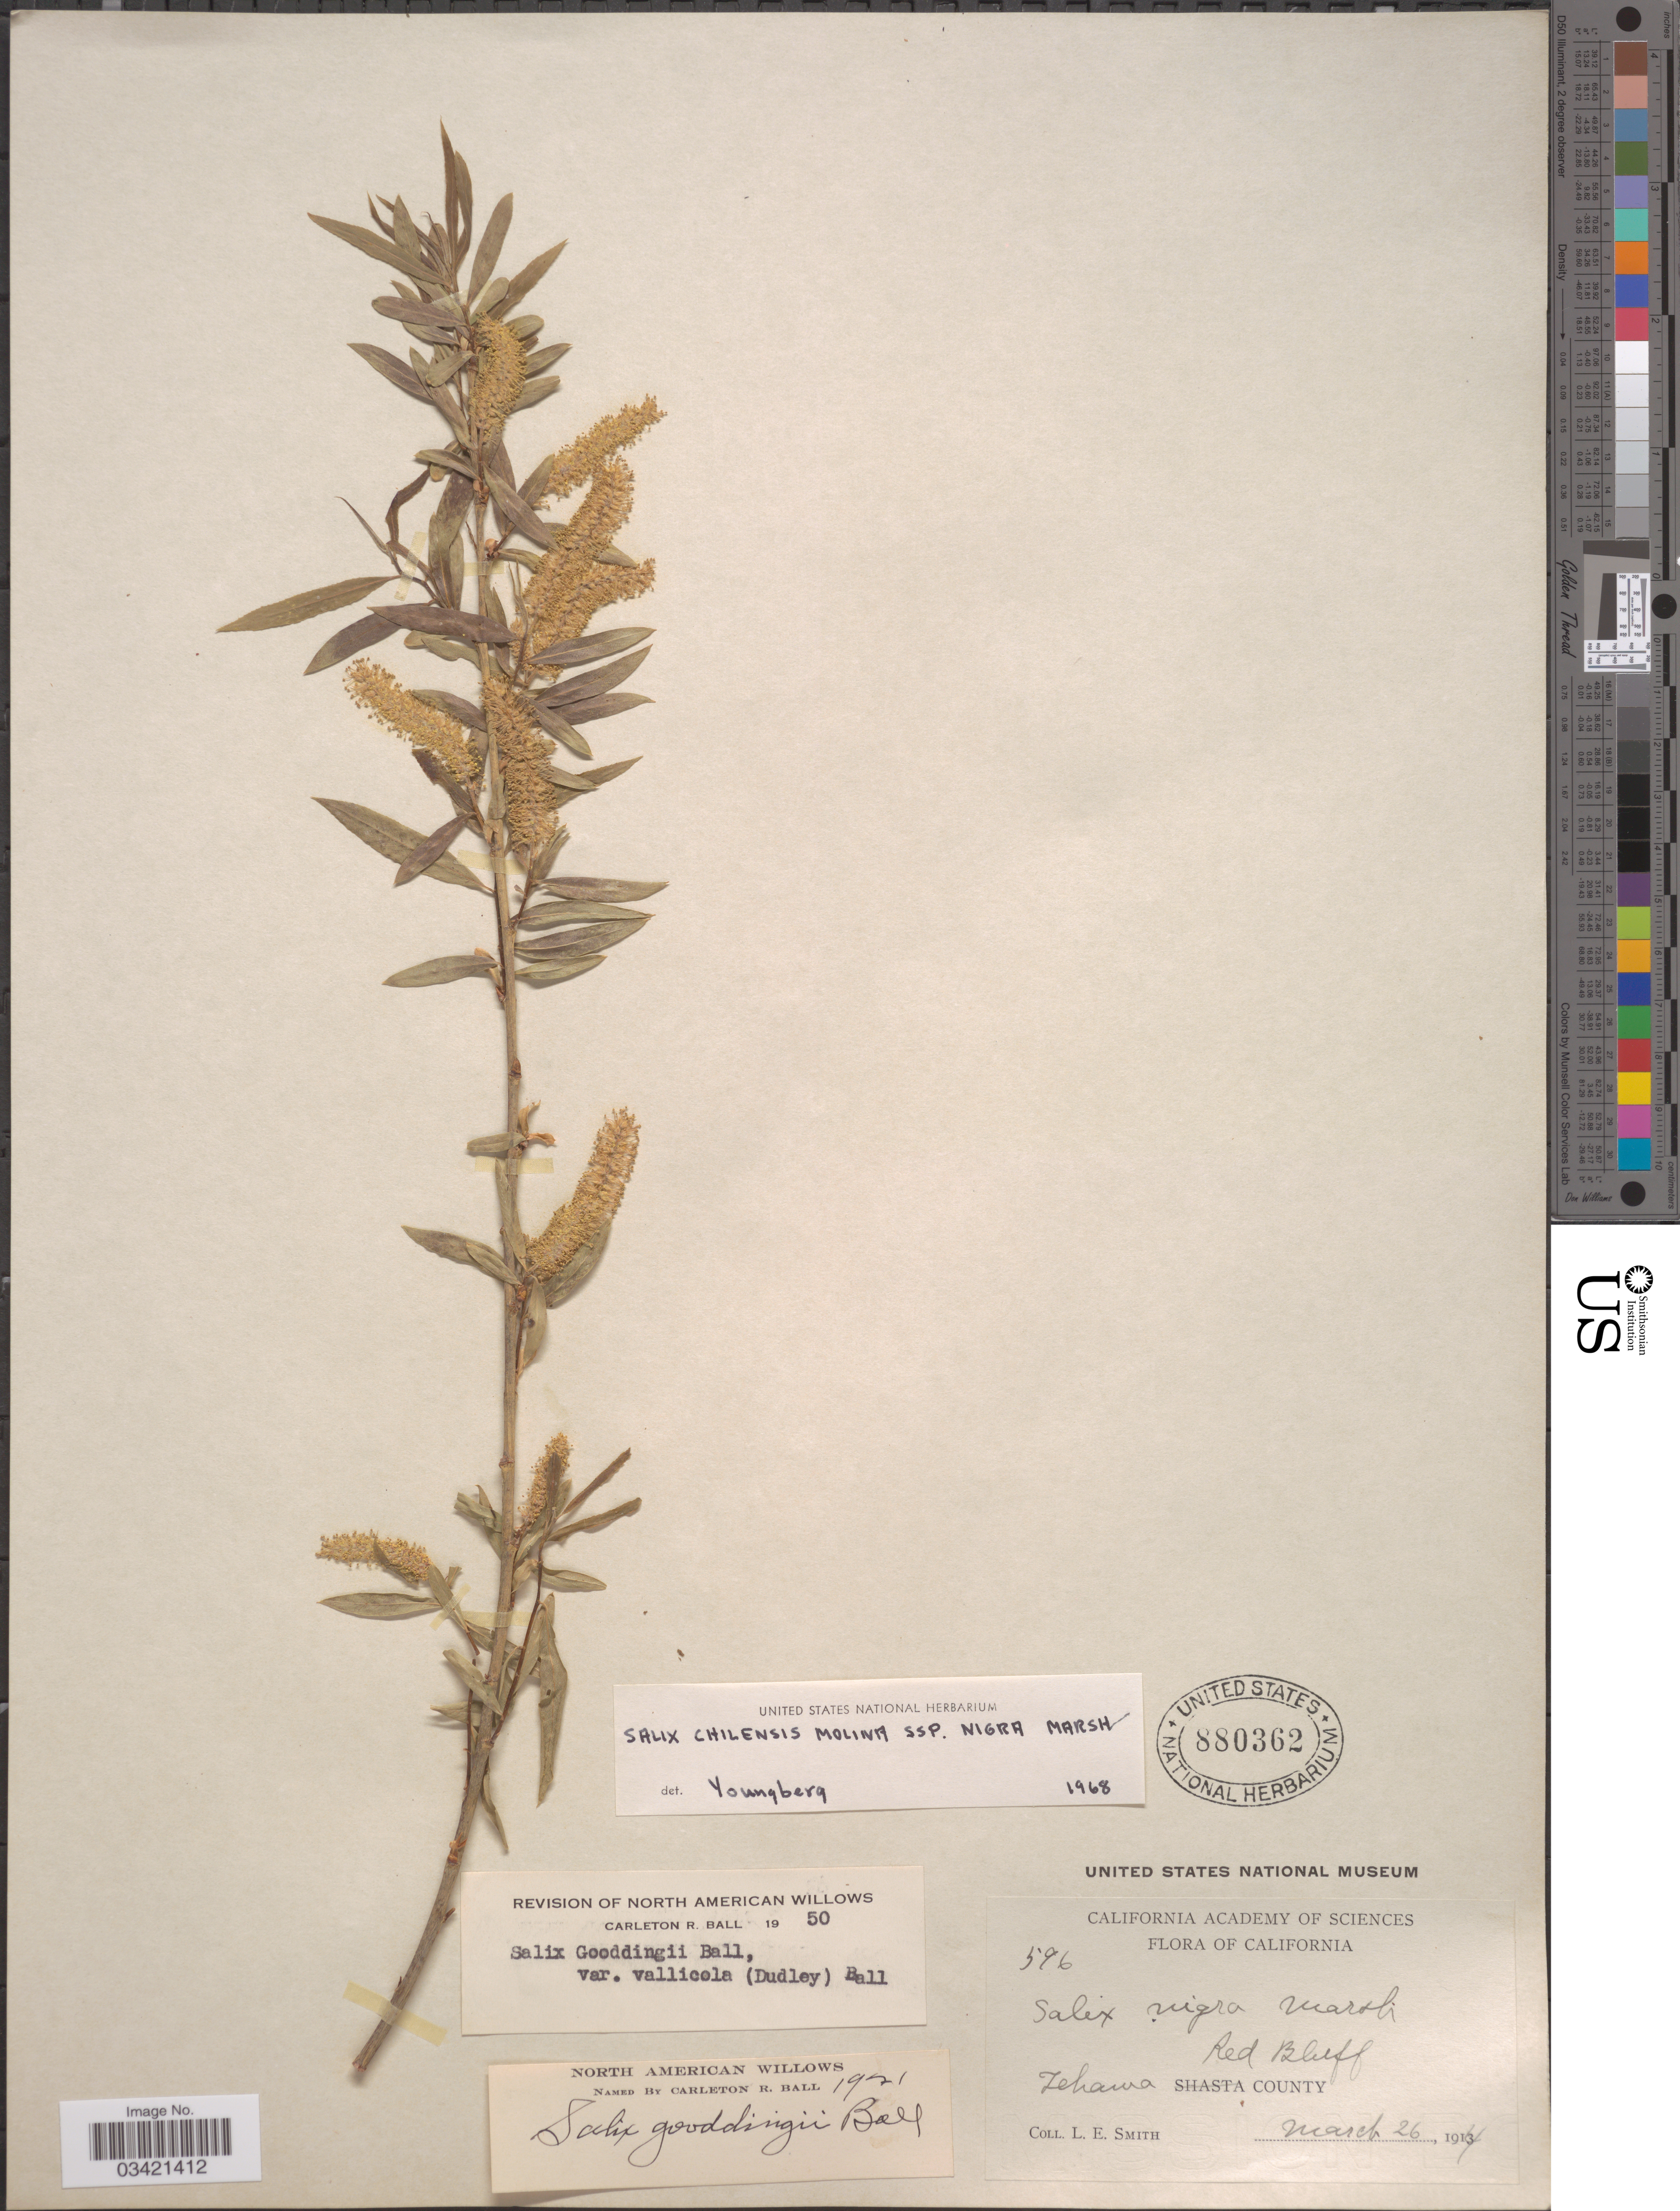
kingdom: Plantae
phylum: Tracheophyta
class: Magnoliopsida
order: Malpighiales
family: Salicaceae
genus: Salix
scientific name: Salix gooddingii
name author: C.R. Ball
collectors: L. E. Smith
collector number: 596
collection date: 1914-03-26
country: United States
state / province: California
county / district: Tehama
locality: Tehama County. Red Bluff.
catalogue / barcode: US 880362